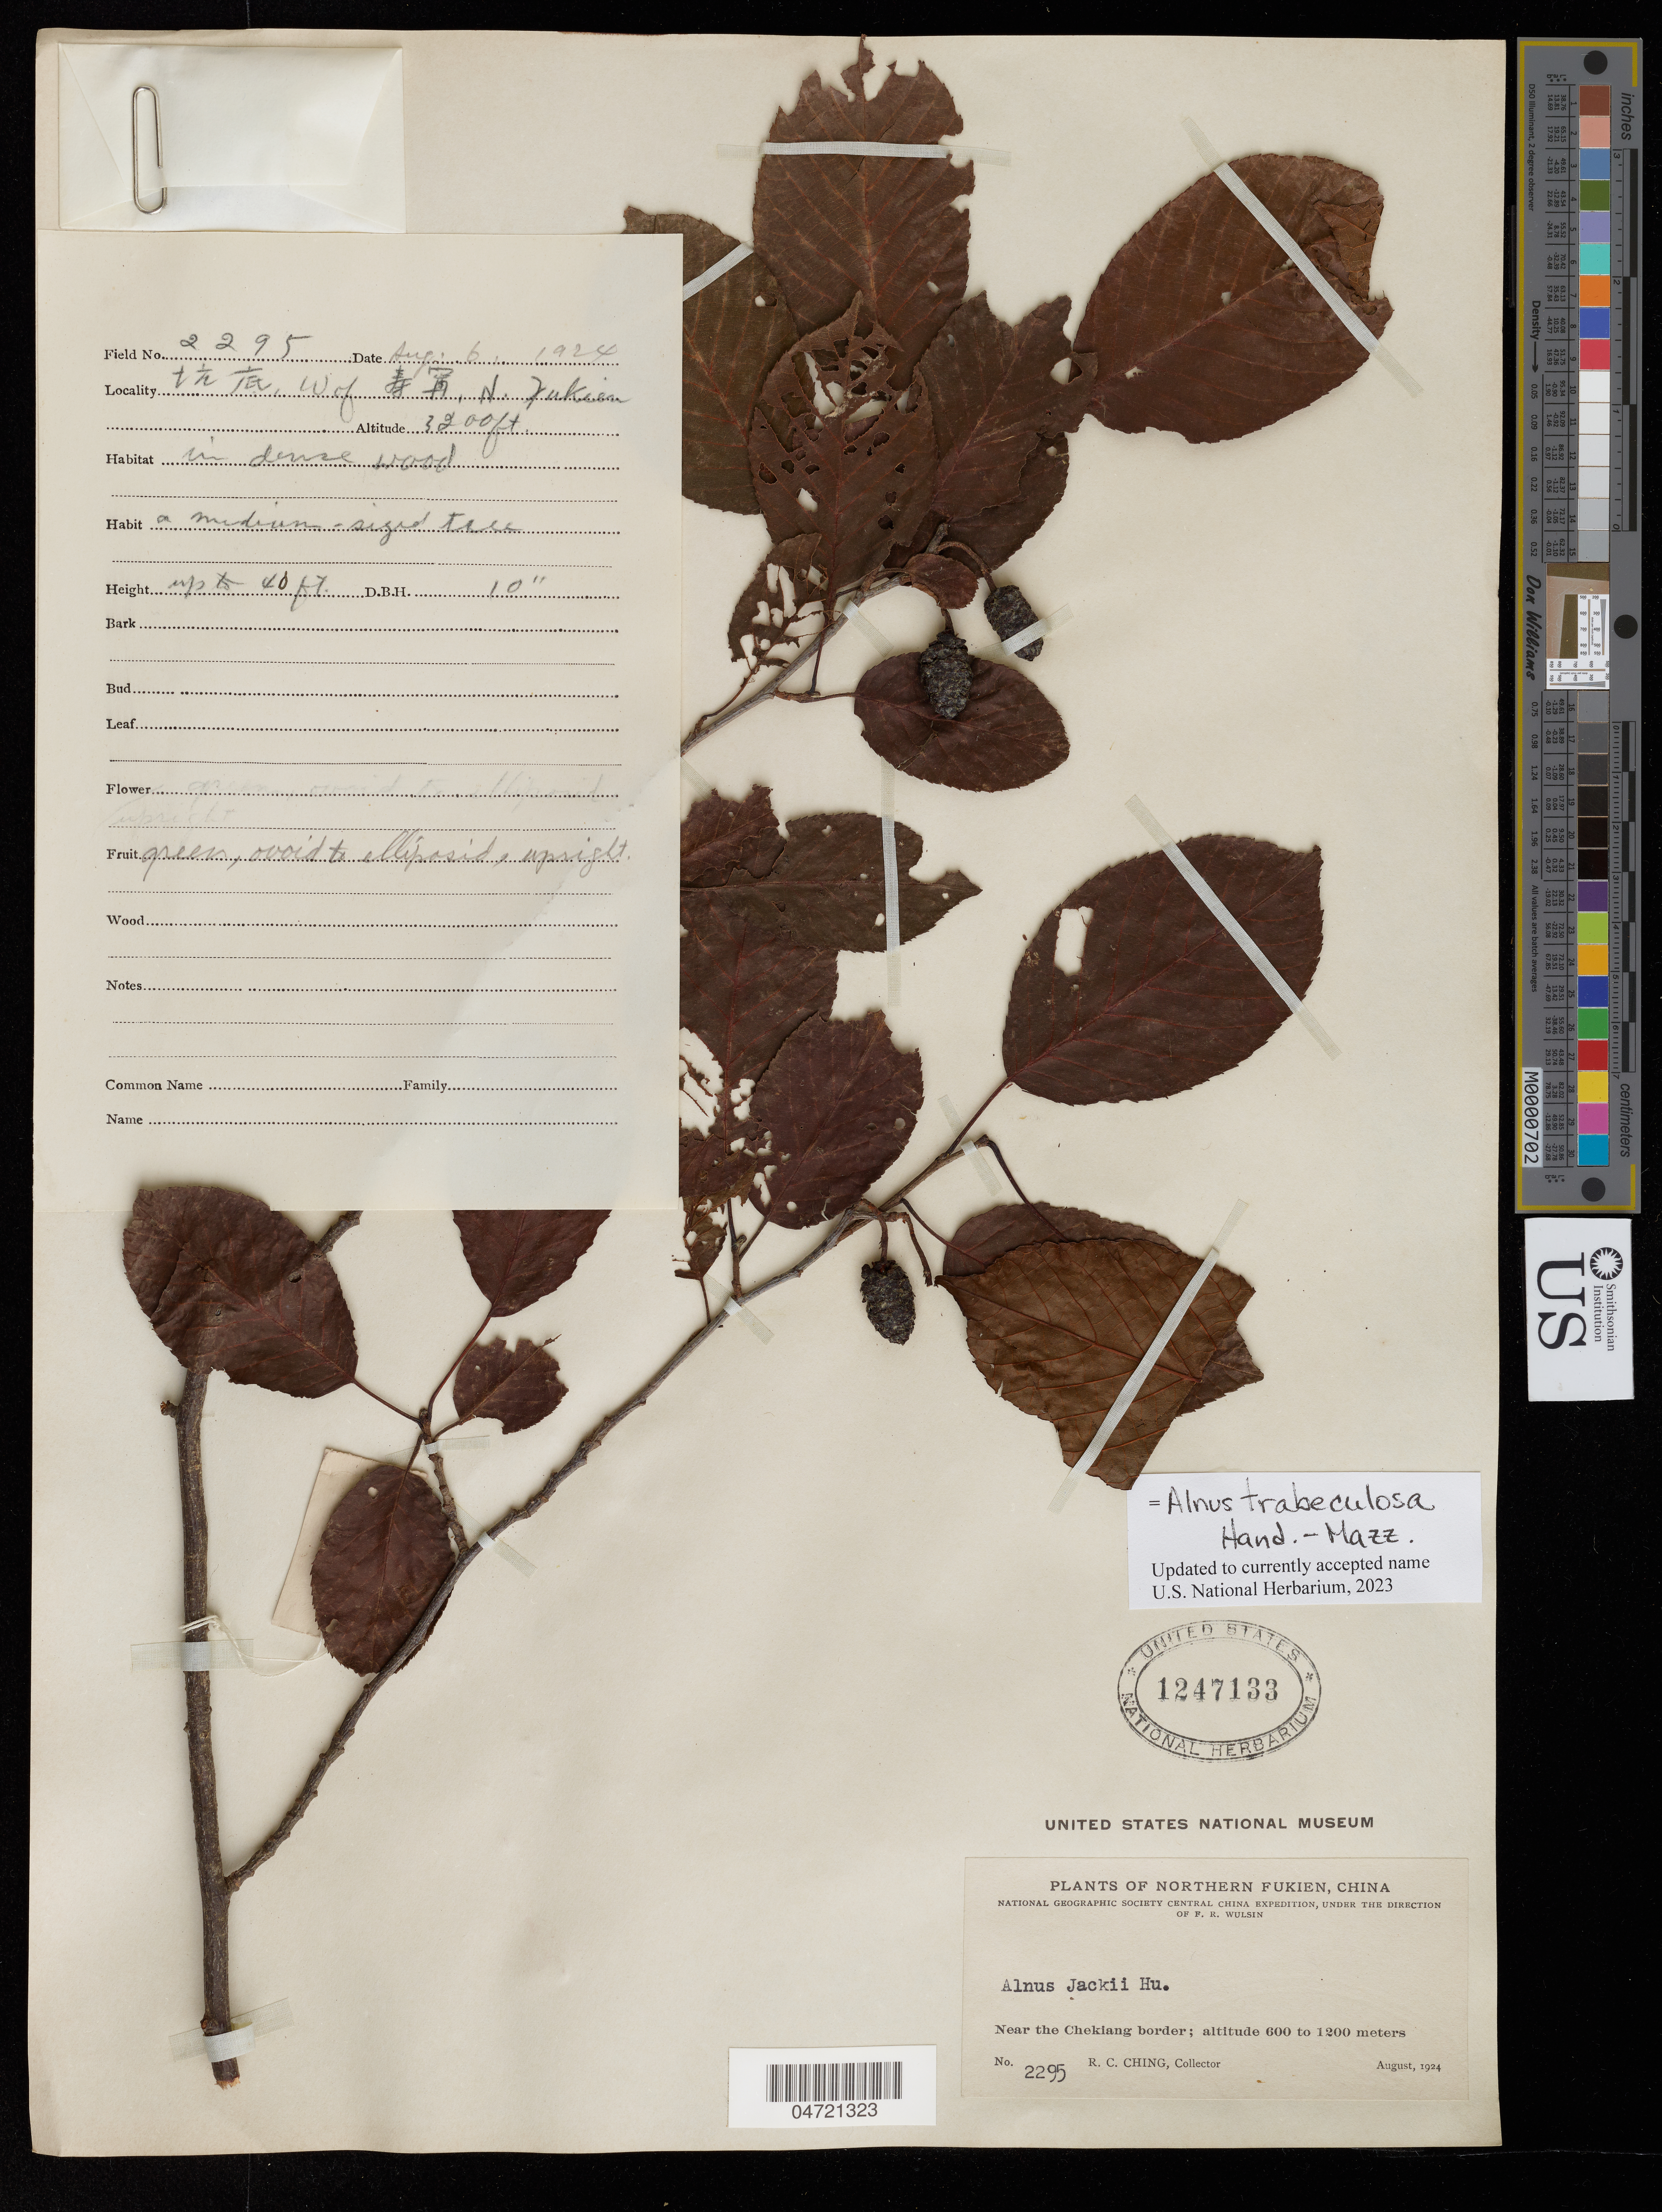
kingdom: Plantae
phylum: Tracheophyta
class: Magnoliopsida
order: Fagales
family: Betulaceae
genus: Alnus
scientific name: Alnus trabeculosa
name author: Hand.-Mazz.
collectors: R. C. Ching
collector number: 2295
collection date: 1924-08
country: China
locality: Northern Fukien. Near the Chekiang border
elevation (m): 600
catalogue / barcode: US 1247133